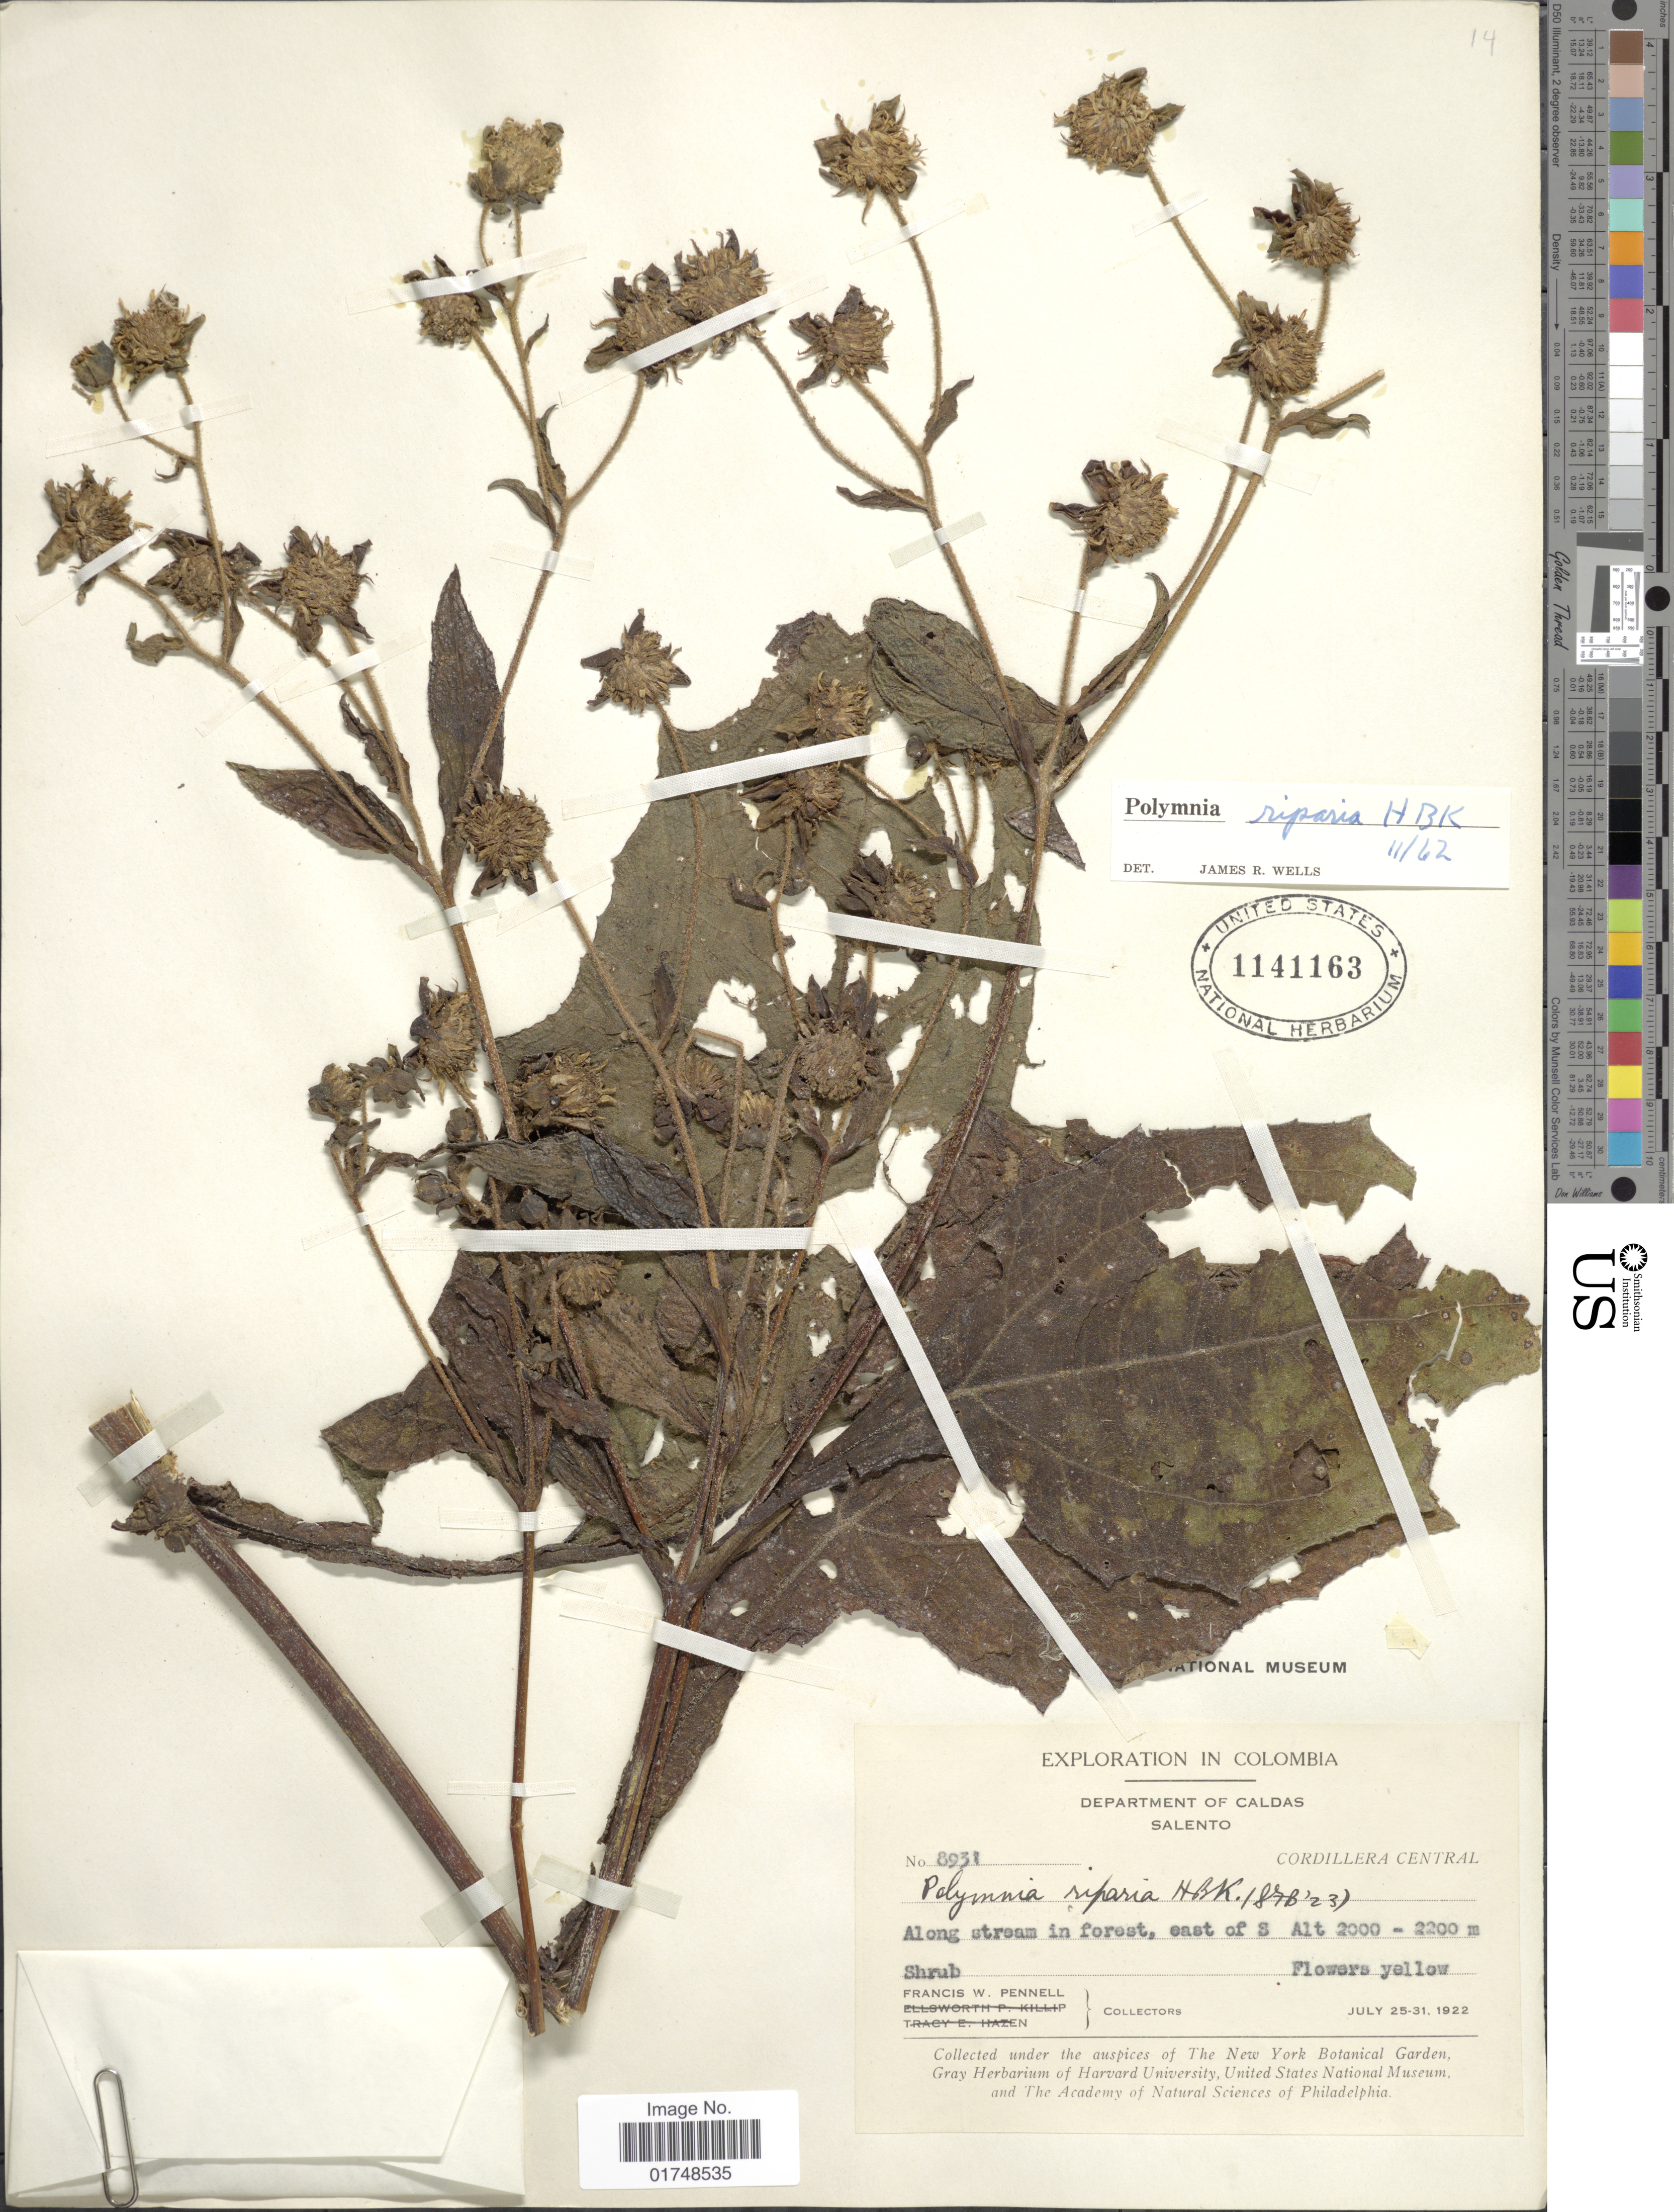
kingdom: Plantae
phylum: Tracheophyta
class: Magnoliopsida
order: Asterales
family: Asteraceae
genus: Smallanthus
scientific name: Smallanthus riparius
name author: (Kunth) H. Rob.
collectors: F. W. Pennell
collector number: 8931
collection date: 1922-07-25/1922-07-31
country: Colombia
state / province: Caldas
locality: Department of Caldas. Salento. Cordillera Central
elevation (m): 2000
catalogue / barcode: US 1141163